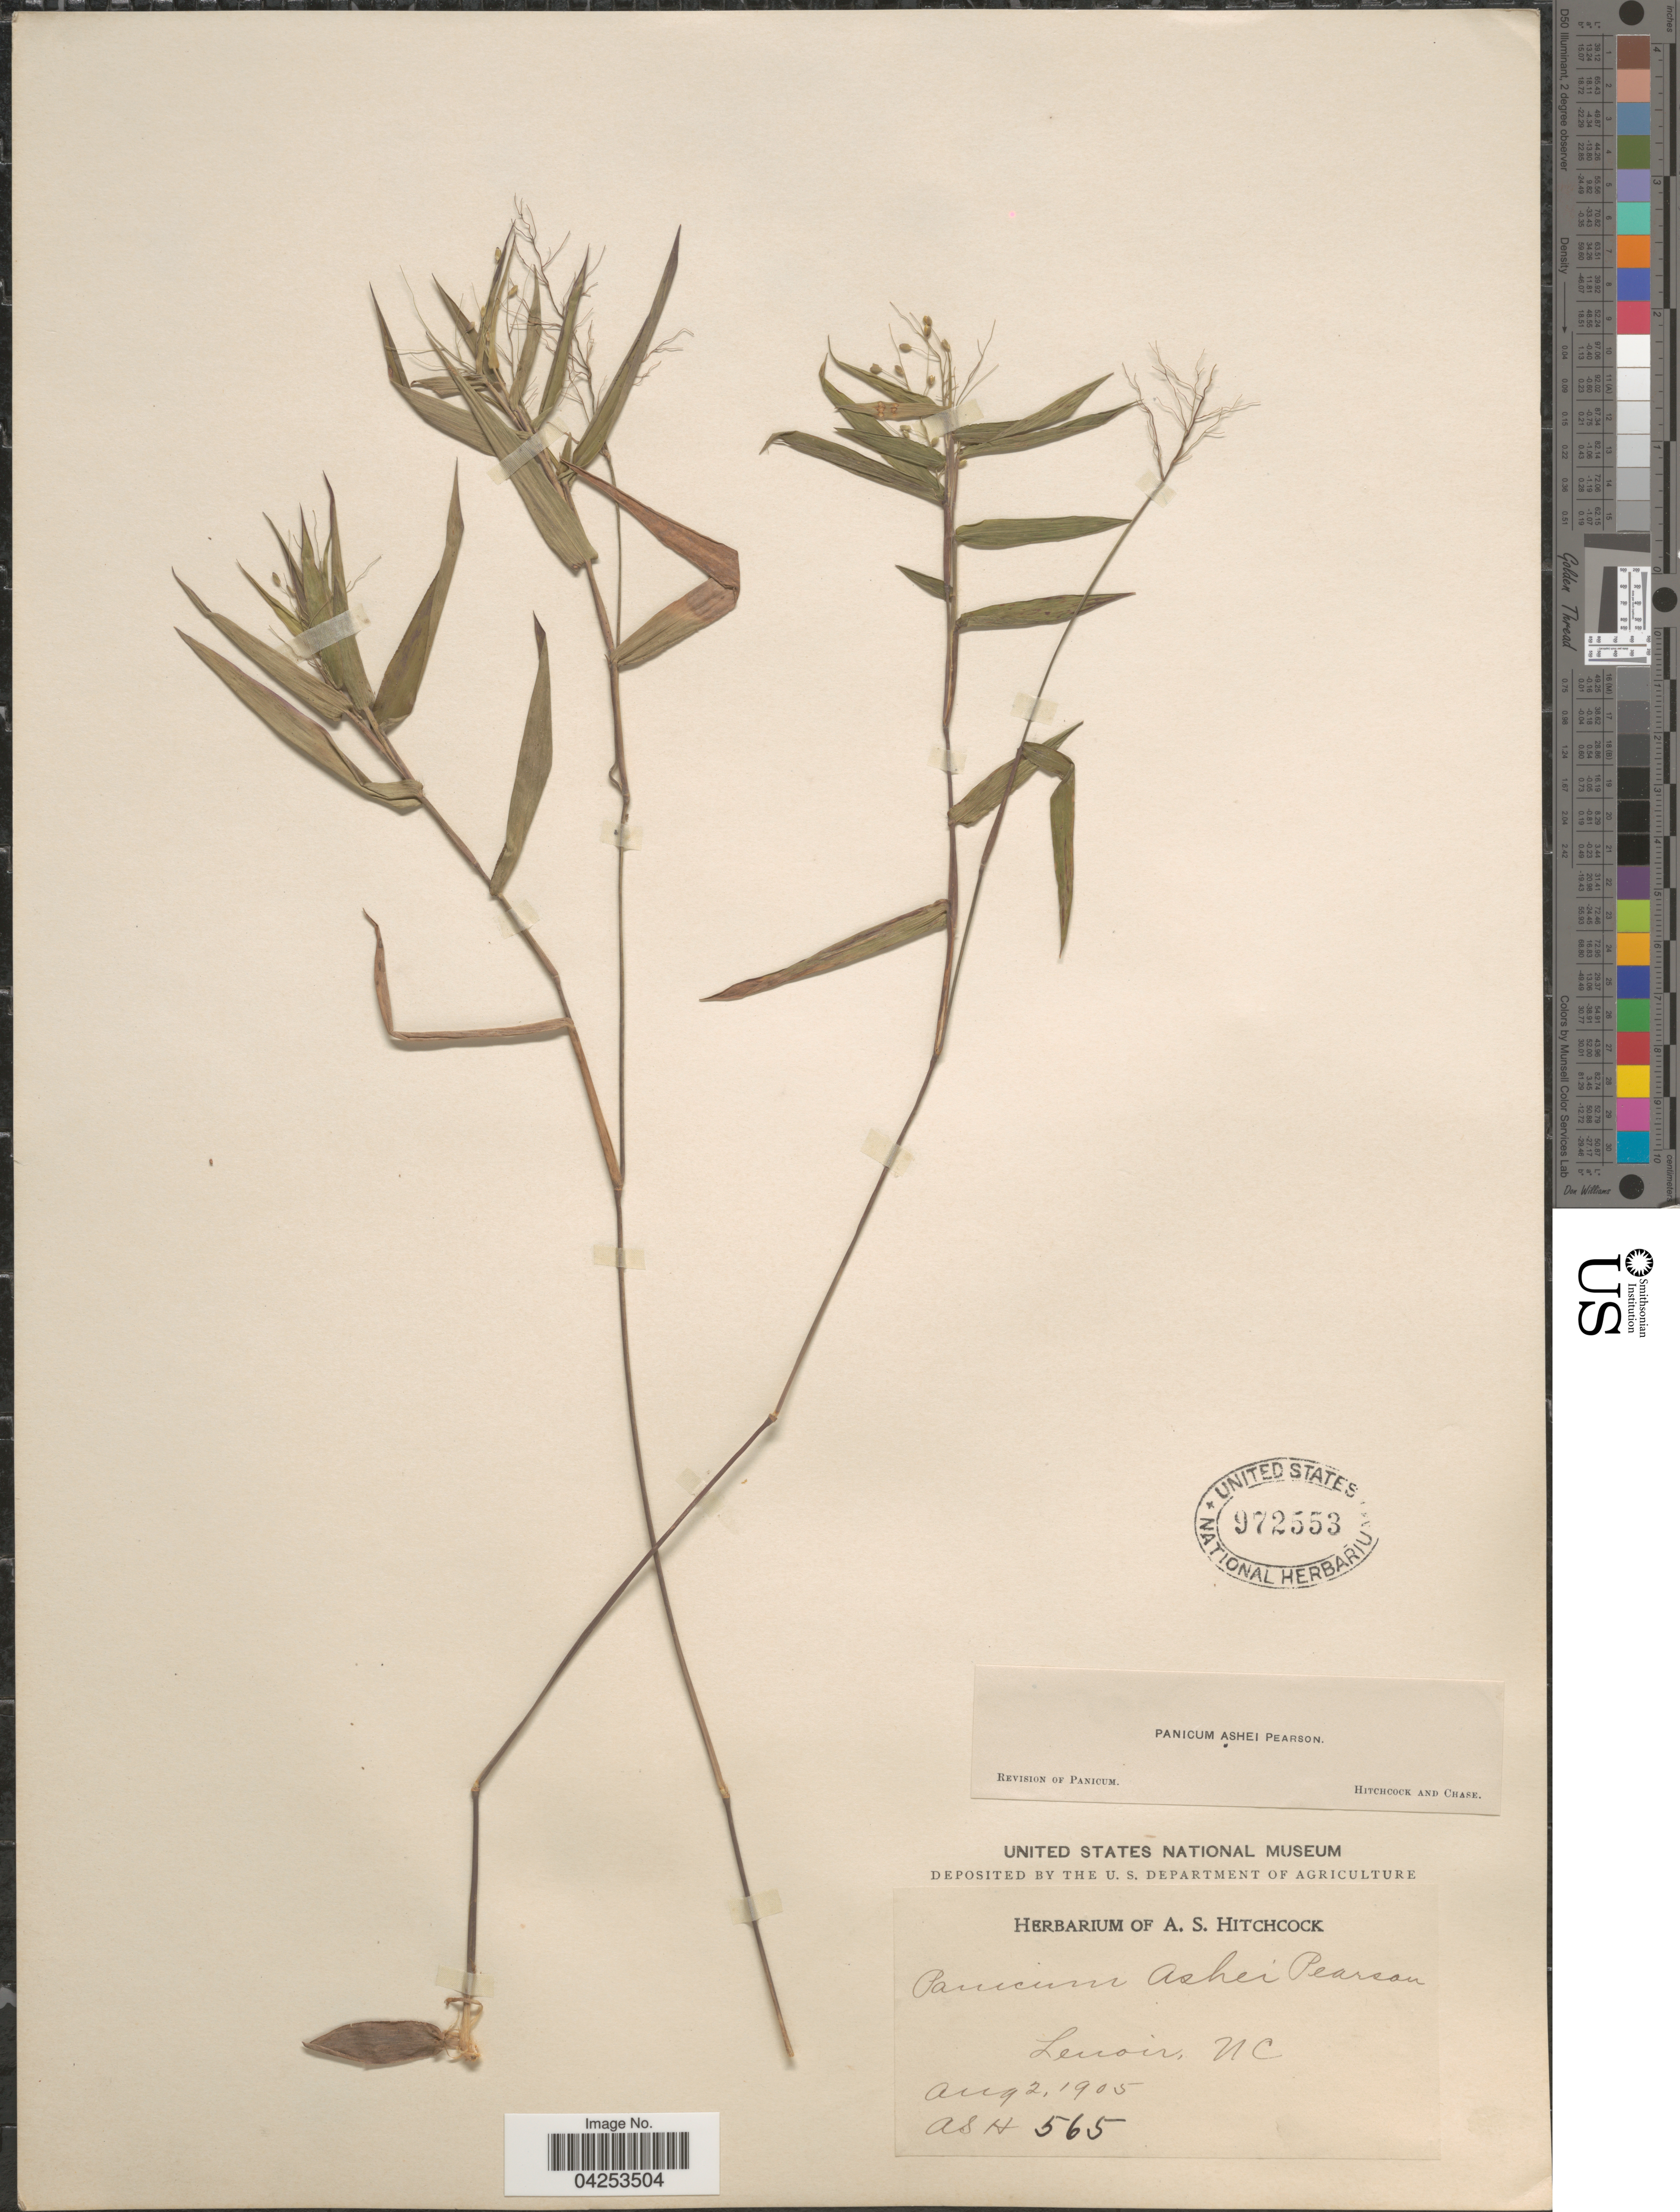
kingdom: Plantae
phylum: Tracheophyta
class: Liliopsida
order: Poales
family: Poaceae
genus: Dichanthelium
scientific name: Dichanthelium commutatum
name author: (Schult.) Gould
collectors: A. S. Hitchcock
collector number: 565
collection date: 1905-08-02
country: United States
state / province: North Carolina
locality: Lenoir.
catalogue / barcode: US 972553